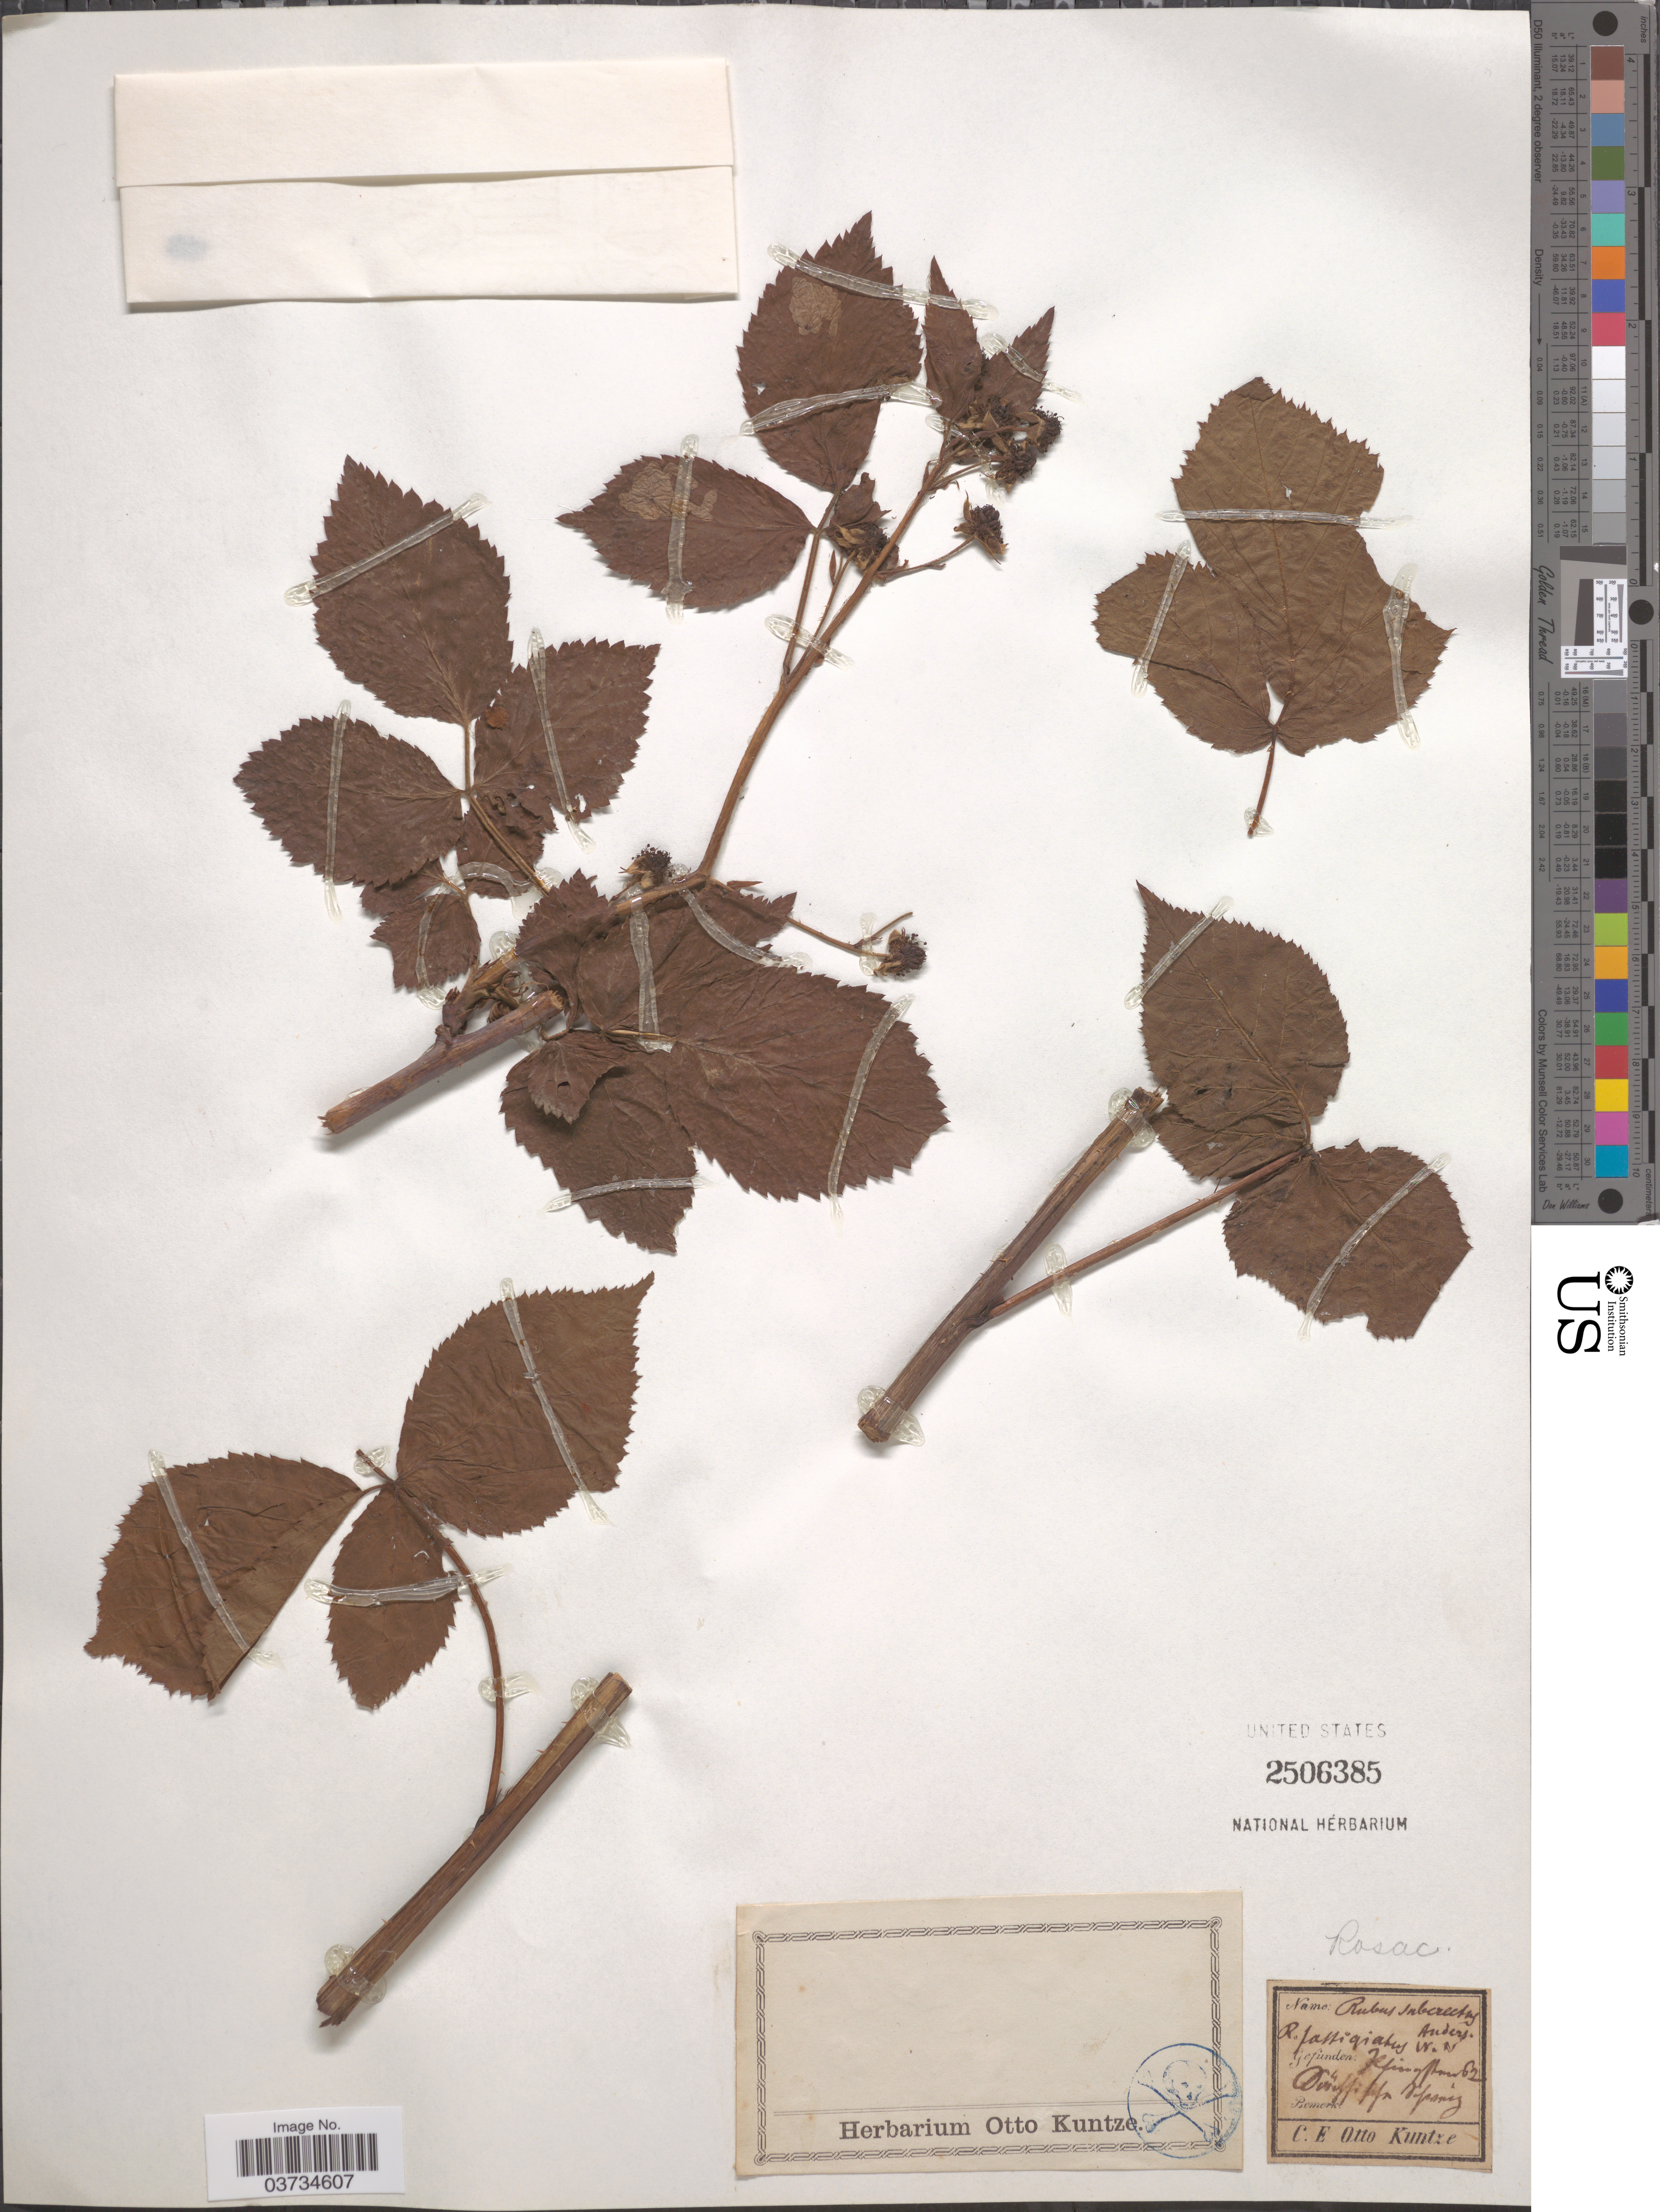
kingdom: Plantae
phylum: Tracheophyta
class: Magnoliopsida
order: Rosales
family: Rosaceae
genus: Rubus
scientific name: Rubus imbricatus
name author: Hort.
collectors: C.E.O. Kuntze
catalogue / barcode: US 2506385